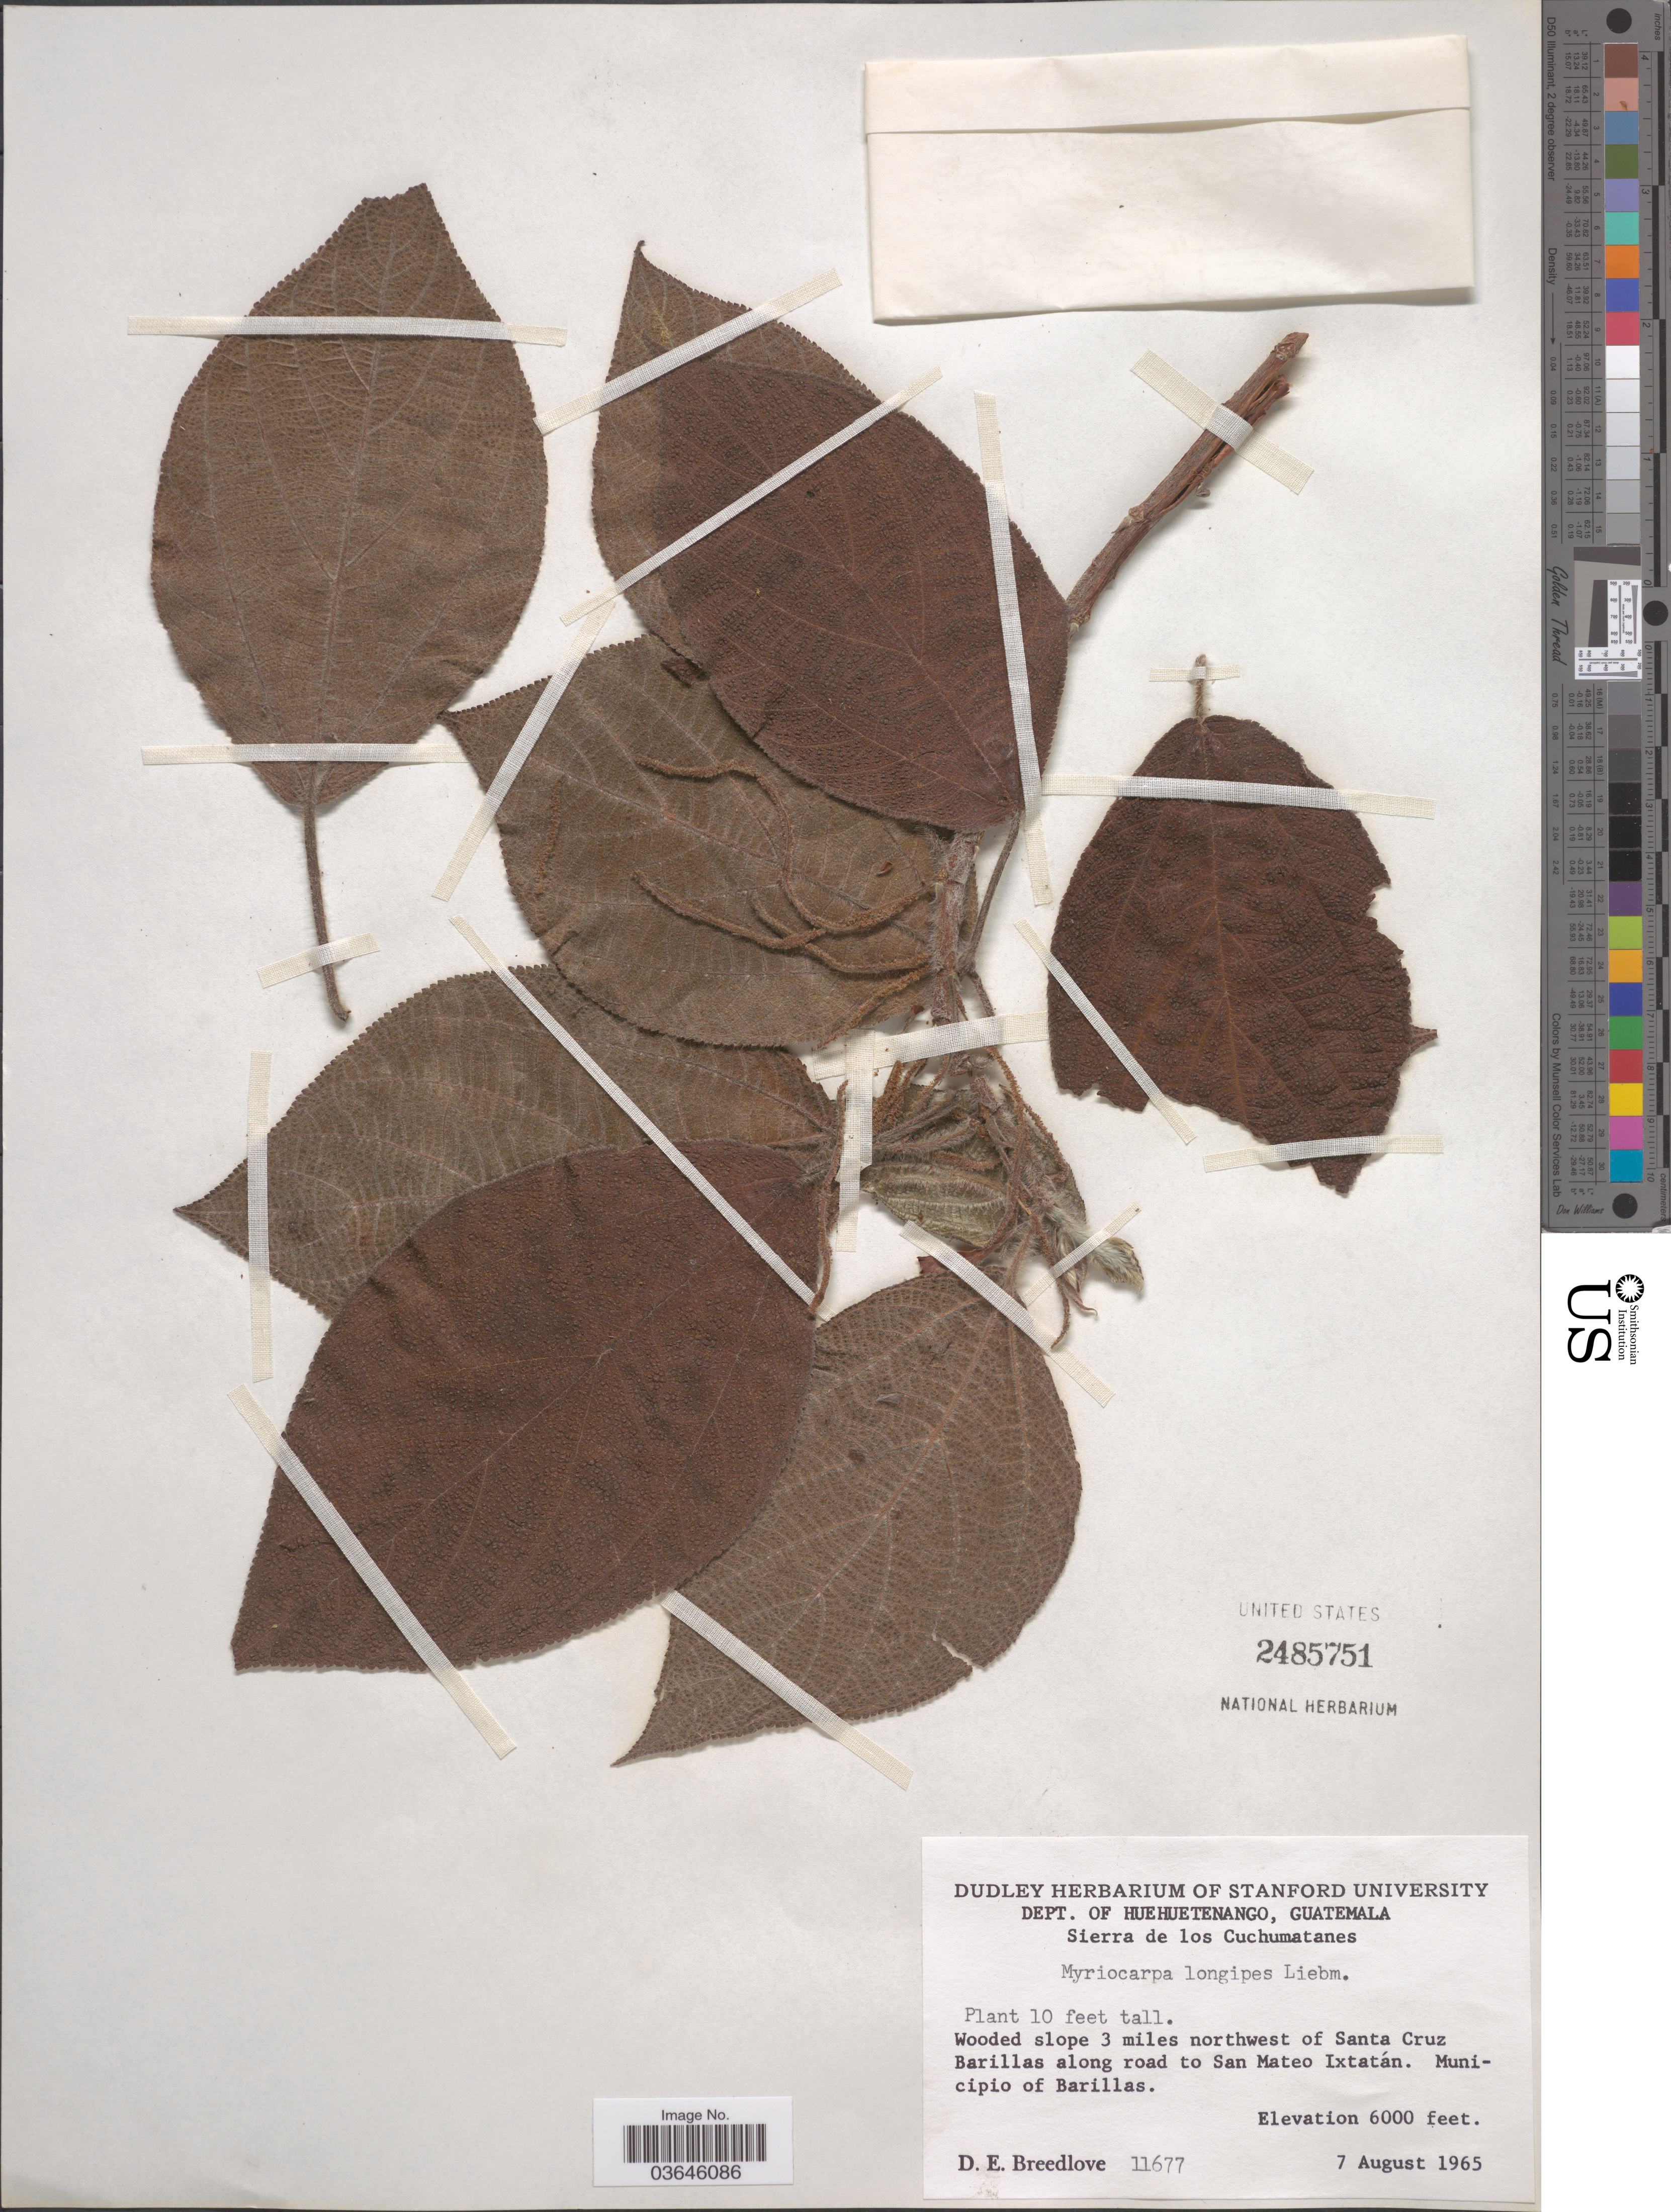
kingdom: Plantae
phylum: Tracheophyta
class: Magnoliopsida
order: Rosales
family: Urticaceae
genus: Myriocarpa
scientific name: Myriocarpa longipes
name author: Liebm.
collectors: D. E. Breedlove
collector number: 11677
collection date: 1965-08-07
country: Guatemala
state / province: Huehuetenango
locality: Depto. of Huehuetenango. Sierra de los Cuchumatanes. Wooded slope 3 miles northwest of Santa Cruz Barillas along road to San Mateo Ixtatán. Municipio of Barillas.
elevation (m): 1829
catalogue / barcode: US 2485751